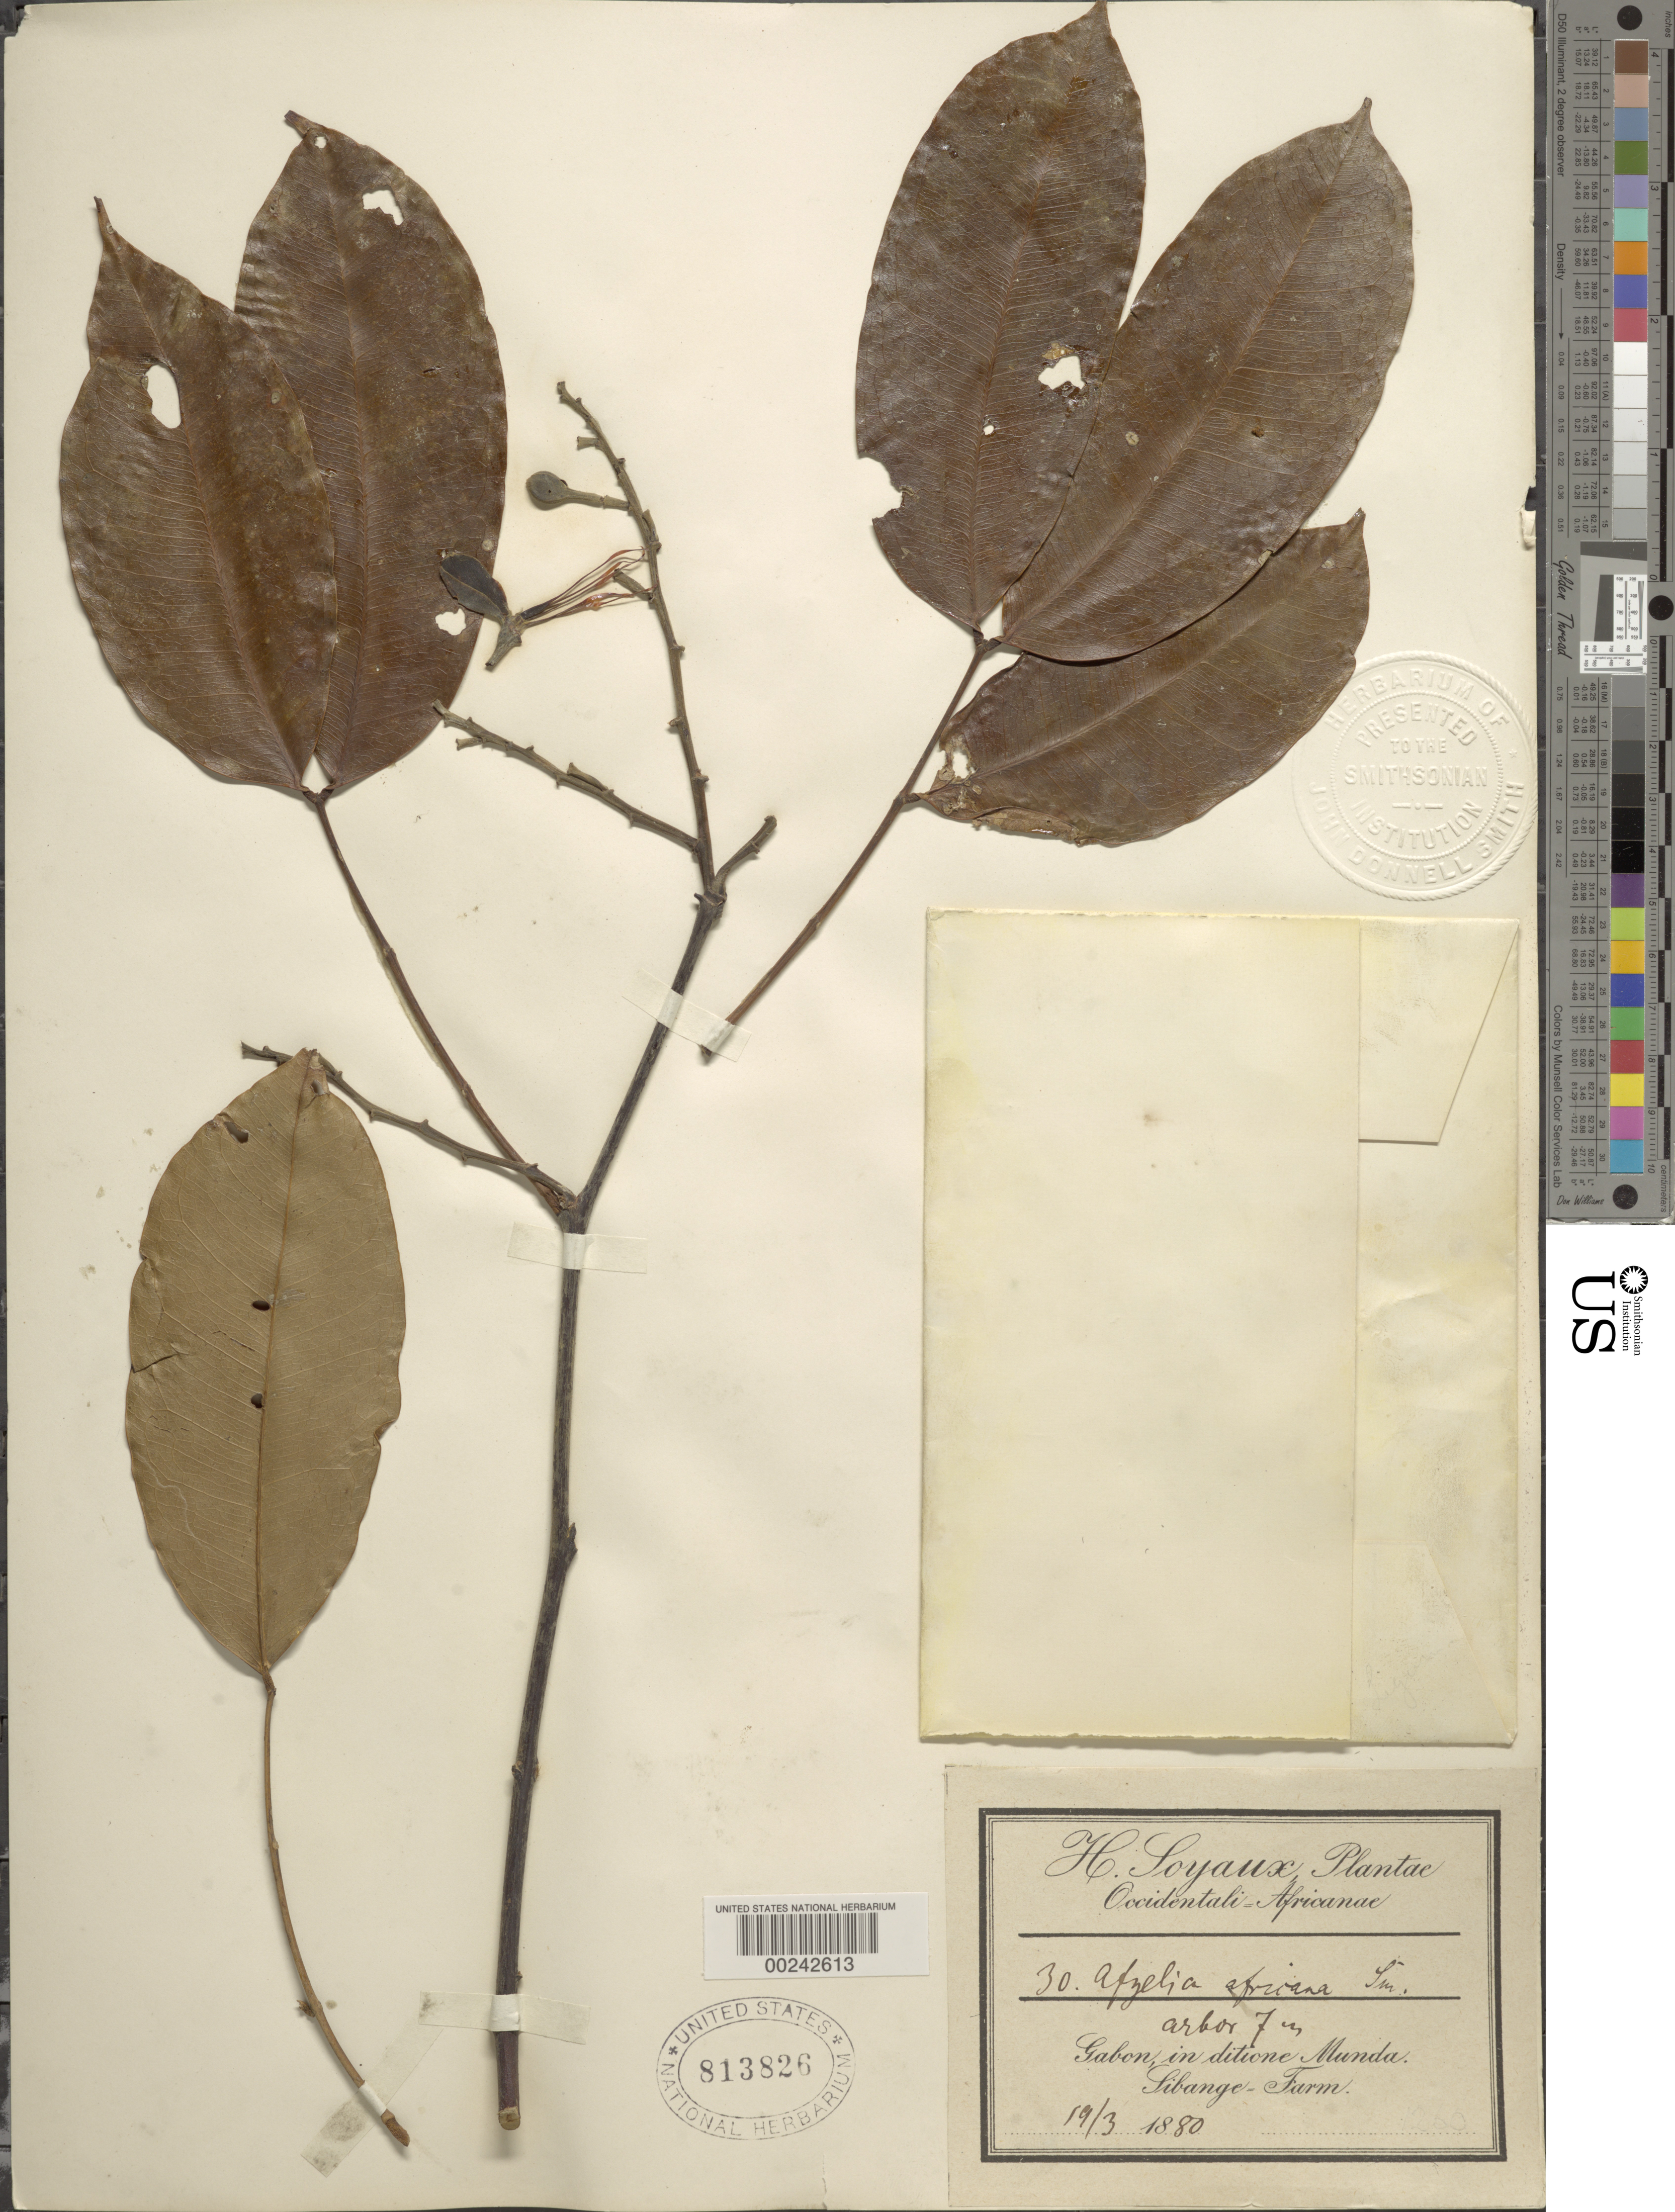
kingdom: Plantae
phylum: Tracheophyta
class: Magnoliopsida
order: Fabales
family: Fabaceae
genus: Afzelia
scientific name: Afzelia africana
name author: Sm. ex Pers.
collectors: H. Loyaux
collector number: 30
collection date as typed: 19 Mar 1880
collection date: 1880-03-19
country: Gabon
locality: Libange - Farm; Munda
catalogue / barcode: US 813826